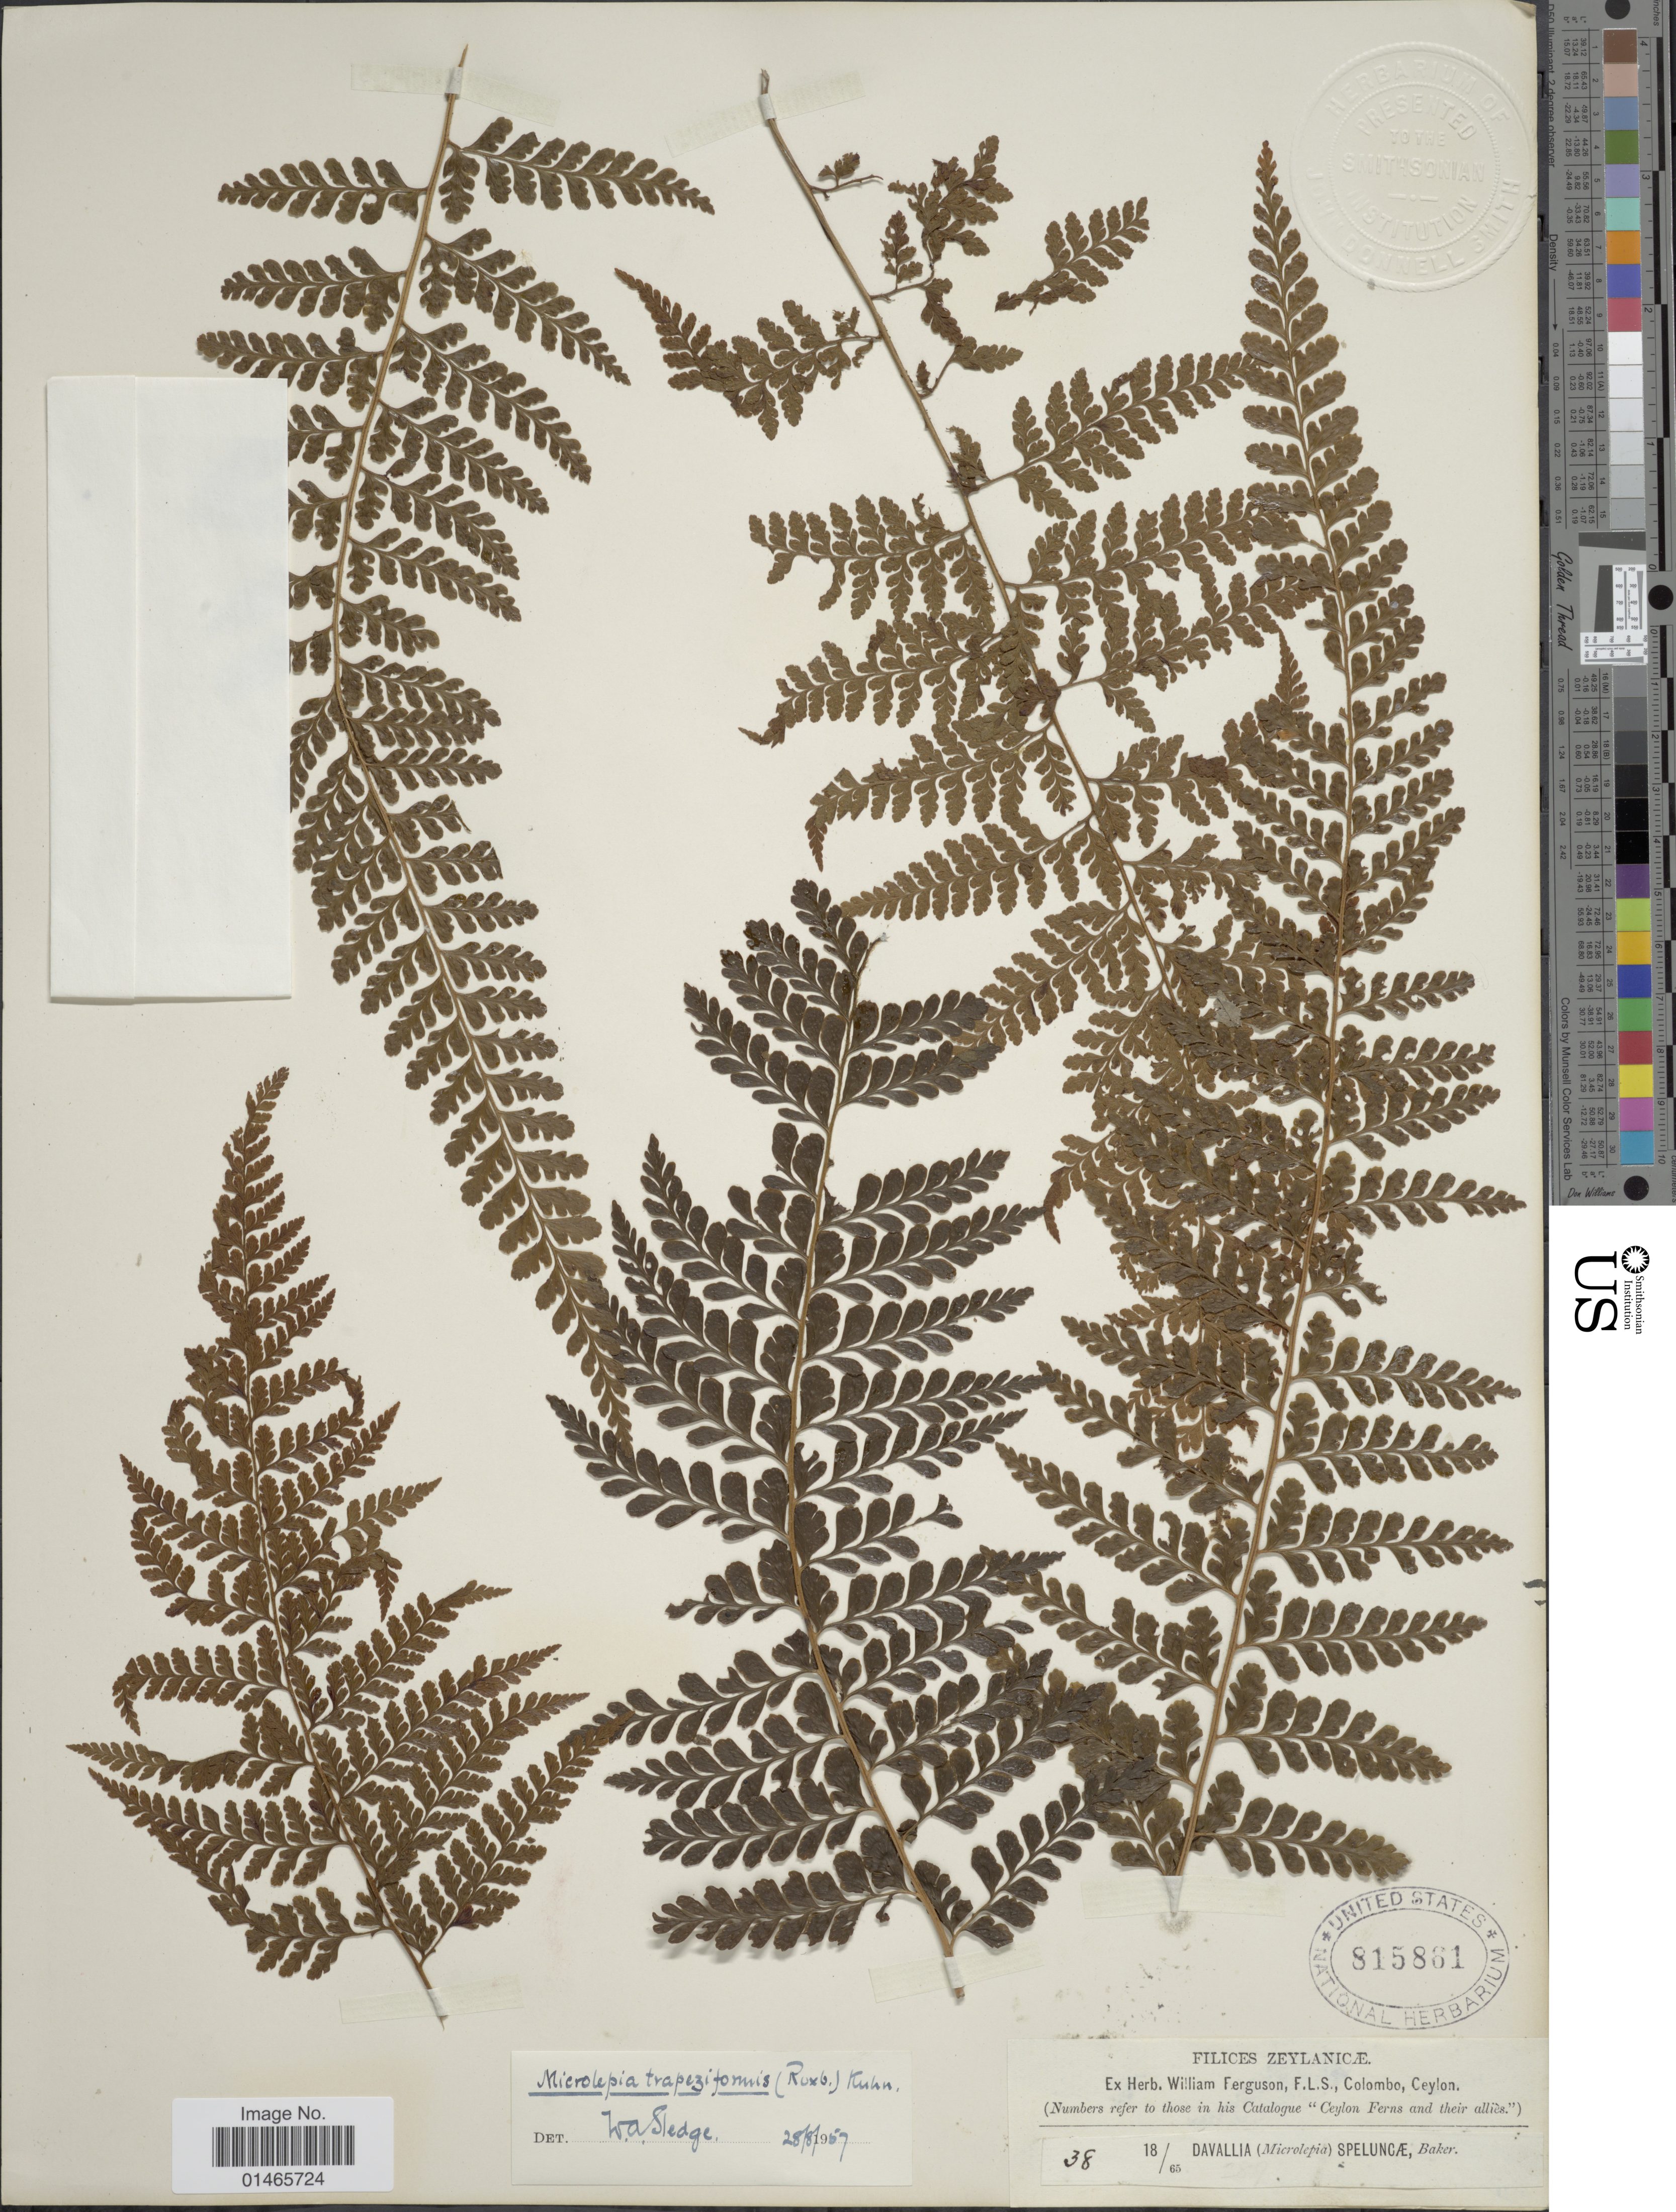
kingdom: Plantae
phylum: Tracheophyta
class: Polypodiopsida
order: Polypodiales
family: Dennstaedtiaceae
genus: Microlepia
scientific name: Microlepia rhomboidea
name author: (Wall. ex Kunze) Prantl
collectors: ex herb. W. Ferguson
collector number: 39?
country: Sri Lanka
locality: Zeylanice, F. L. S., Colombo, Ceylon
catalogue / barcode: US 815861